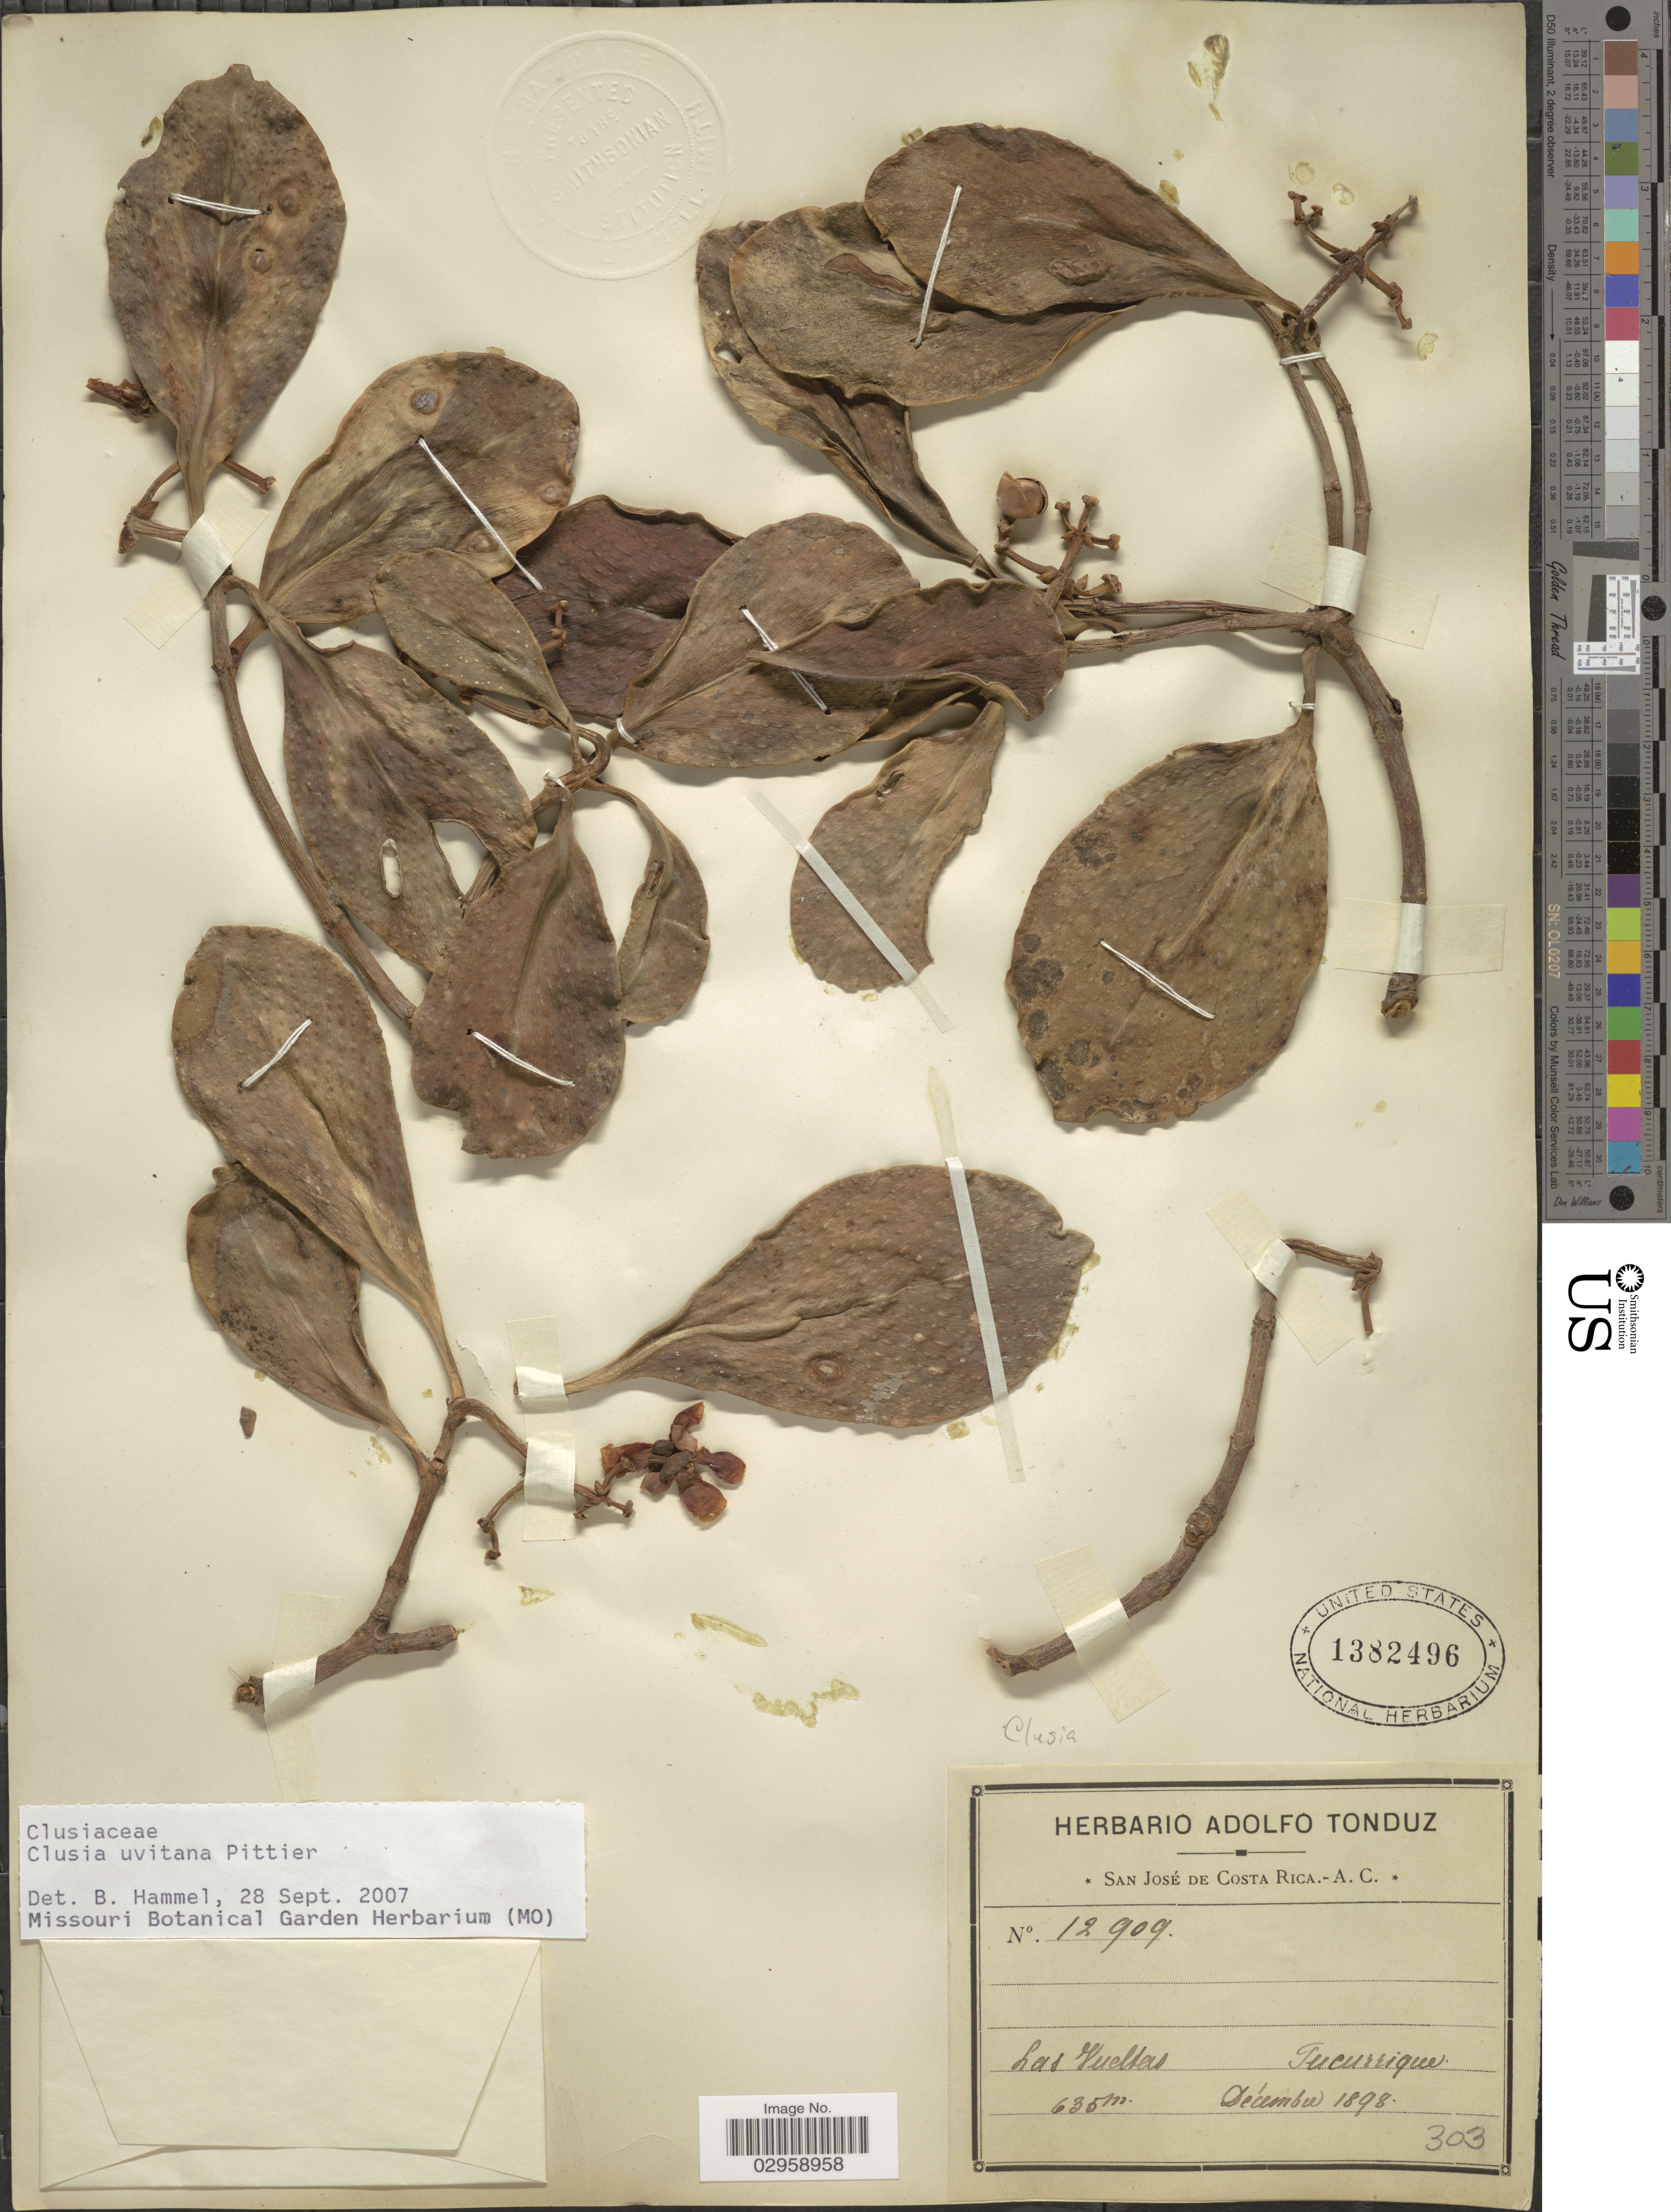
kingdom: Plantae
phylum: Tracheophyta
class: Magnoliopsida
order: Malpighiales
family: Clusiaceae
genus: Clusia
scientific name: Clusia rosea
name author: Jacq.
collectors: ex Herb. Adolfo Tonduz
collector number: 12909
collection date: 1898-12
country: Costa Rica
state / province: San José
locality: Las Vueltas, Tucurrique.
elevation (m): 635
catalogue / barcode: US 1382496